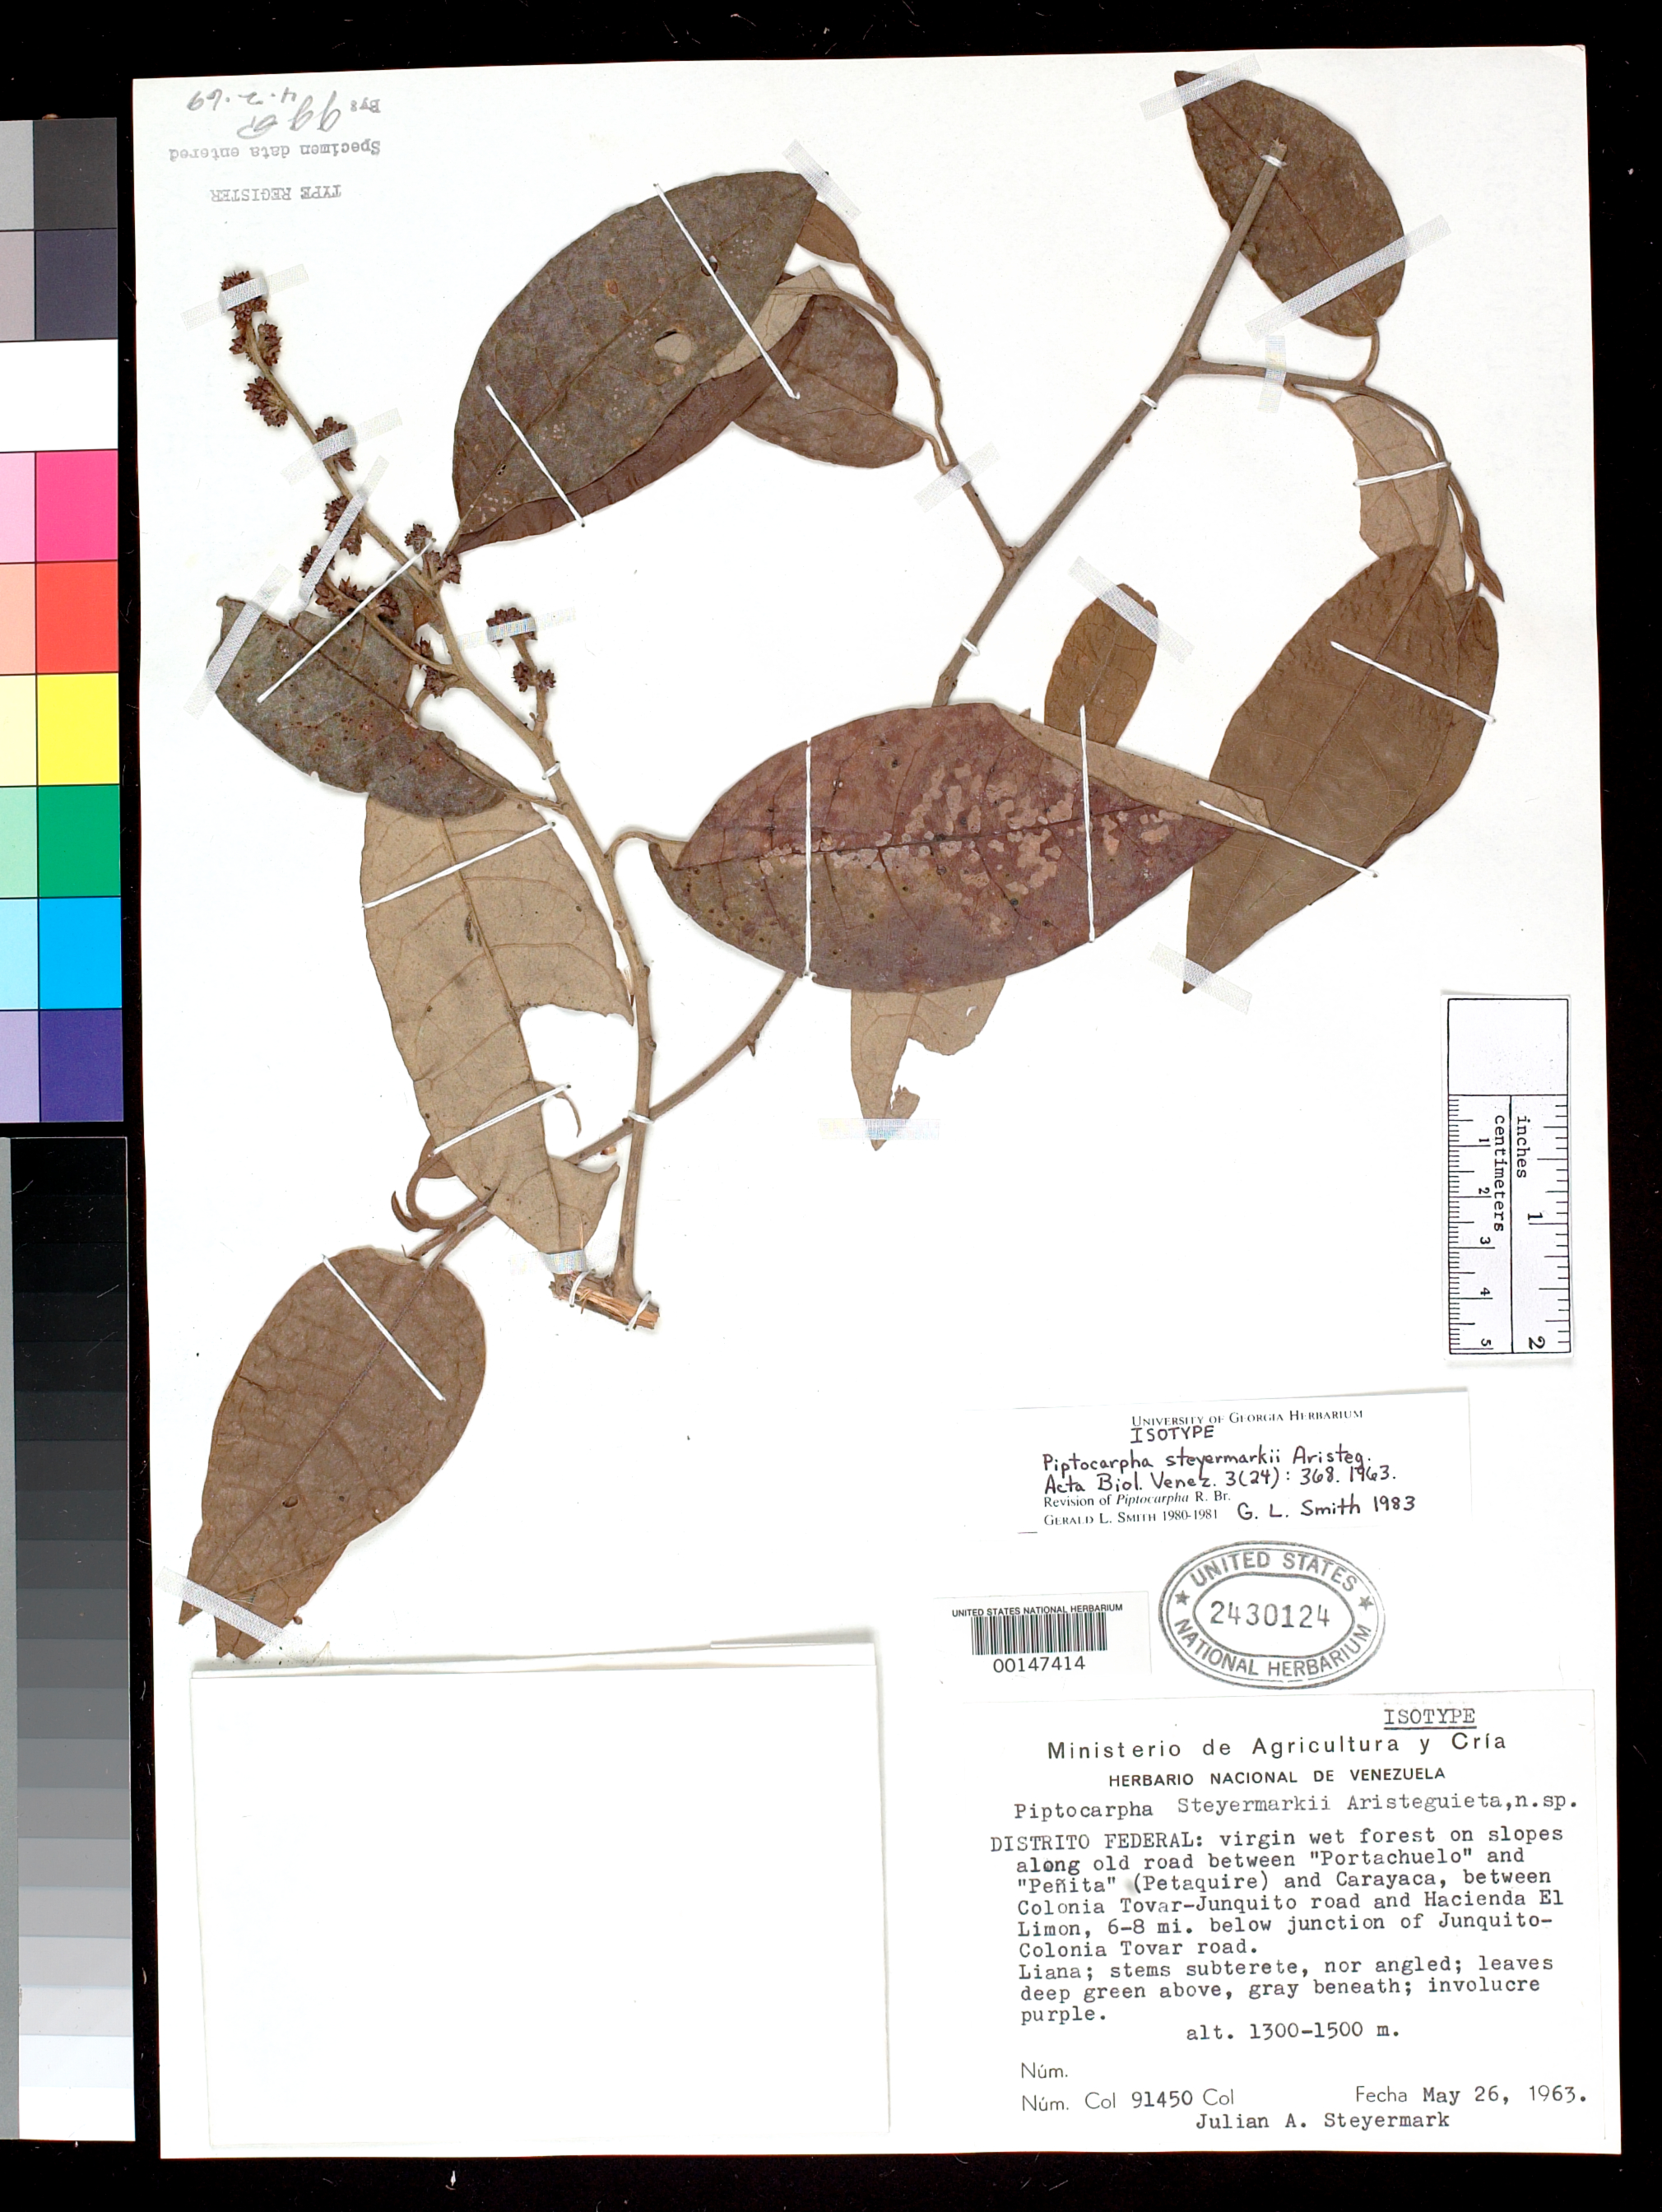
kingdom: Plantae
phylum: Tracheophyta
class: Magnoliopsida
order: Asterales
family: Asteraceae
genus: Piptocarpha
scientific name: Piptocarpha steyermarkii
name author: Aristeg.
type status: Isotype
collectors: J. Steyermark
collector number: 91450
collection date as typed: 26 May 1963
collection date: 1963-05-26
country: Venezuela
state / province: Distrito Federal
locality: Colonia Tovar.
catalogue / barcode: US 2430124